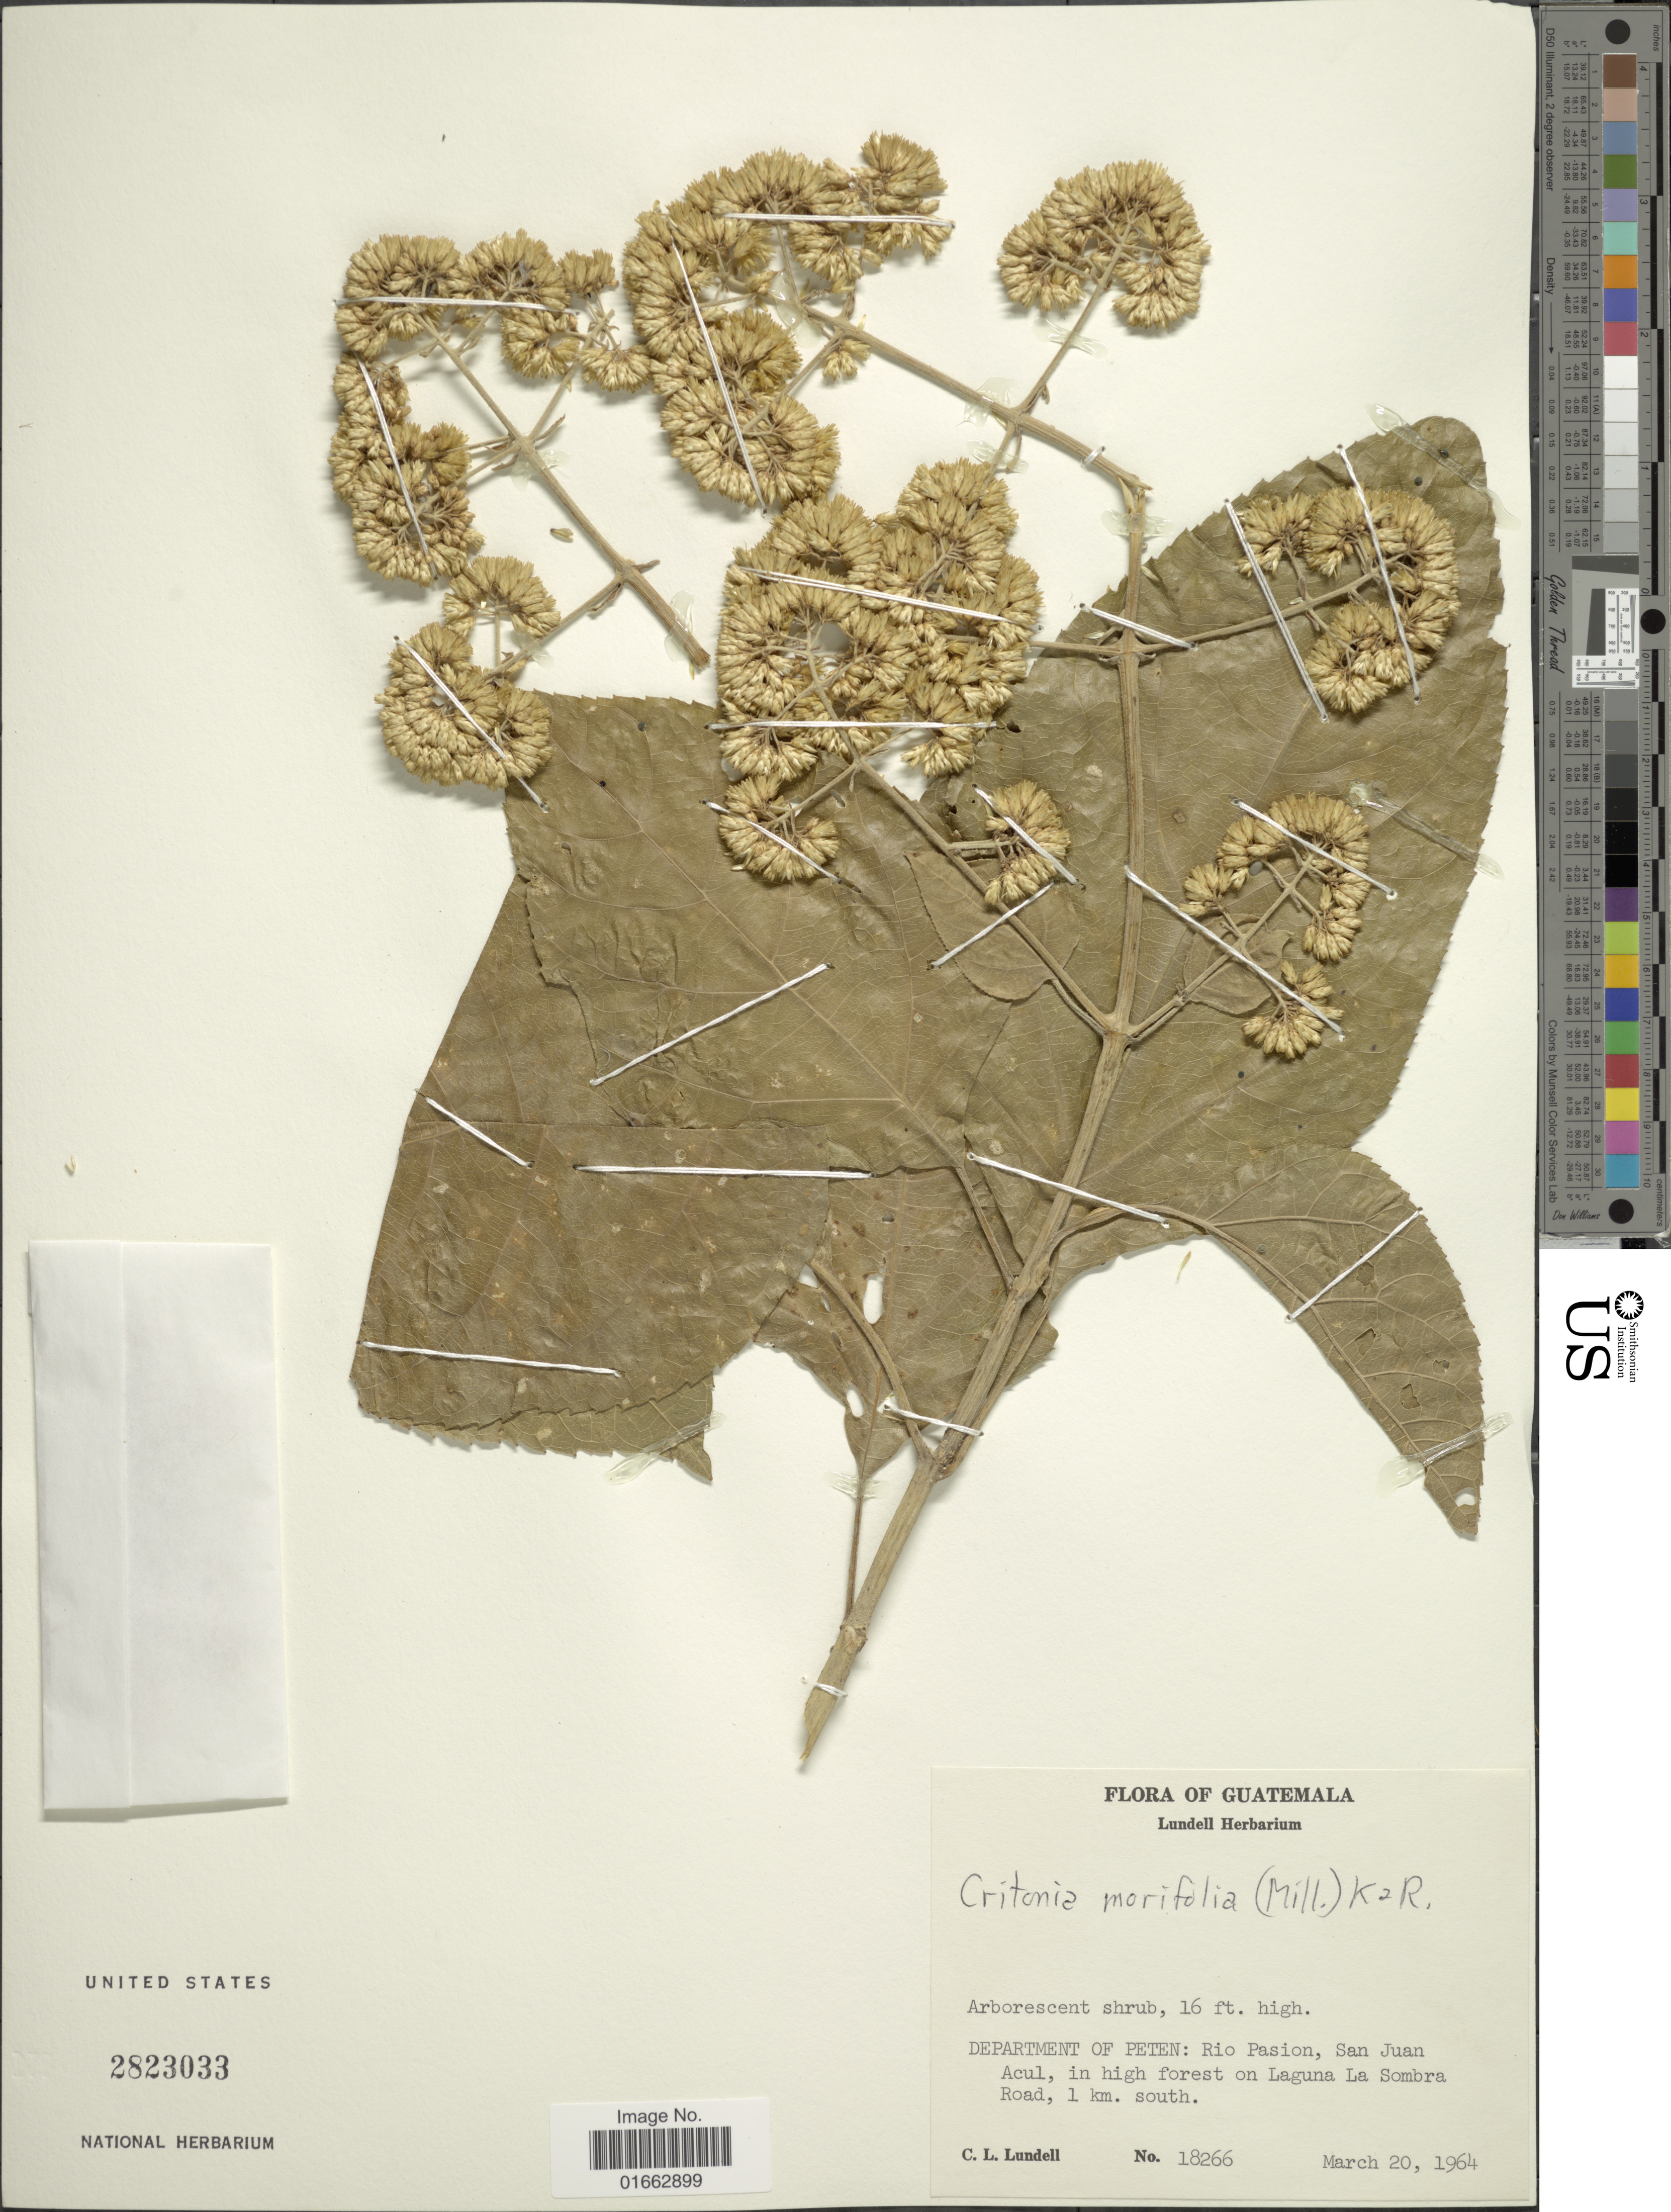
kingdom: Plantae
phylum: Tracheophyta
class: Magnoliopsida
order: Asterales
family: Asteraceae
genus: Critonia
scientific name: Critonia morifolia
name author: (Mill.) R.M. King & H. Rob.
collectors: C. L. Lundell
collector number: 18266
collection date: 1964-03-20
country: Guatemala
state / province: El Petén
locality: Rio Pasion, San Juan Acul, in high forest on Laguna La Sombra Road, 1 km. south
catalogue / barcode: US 2823033